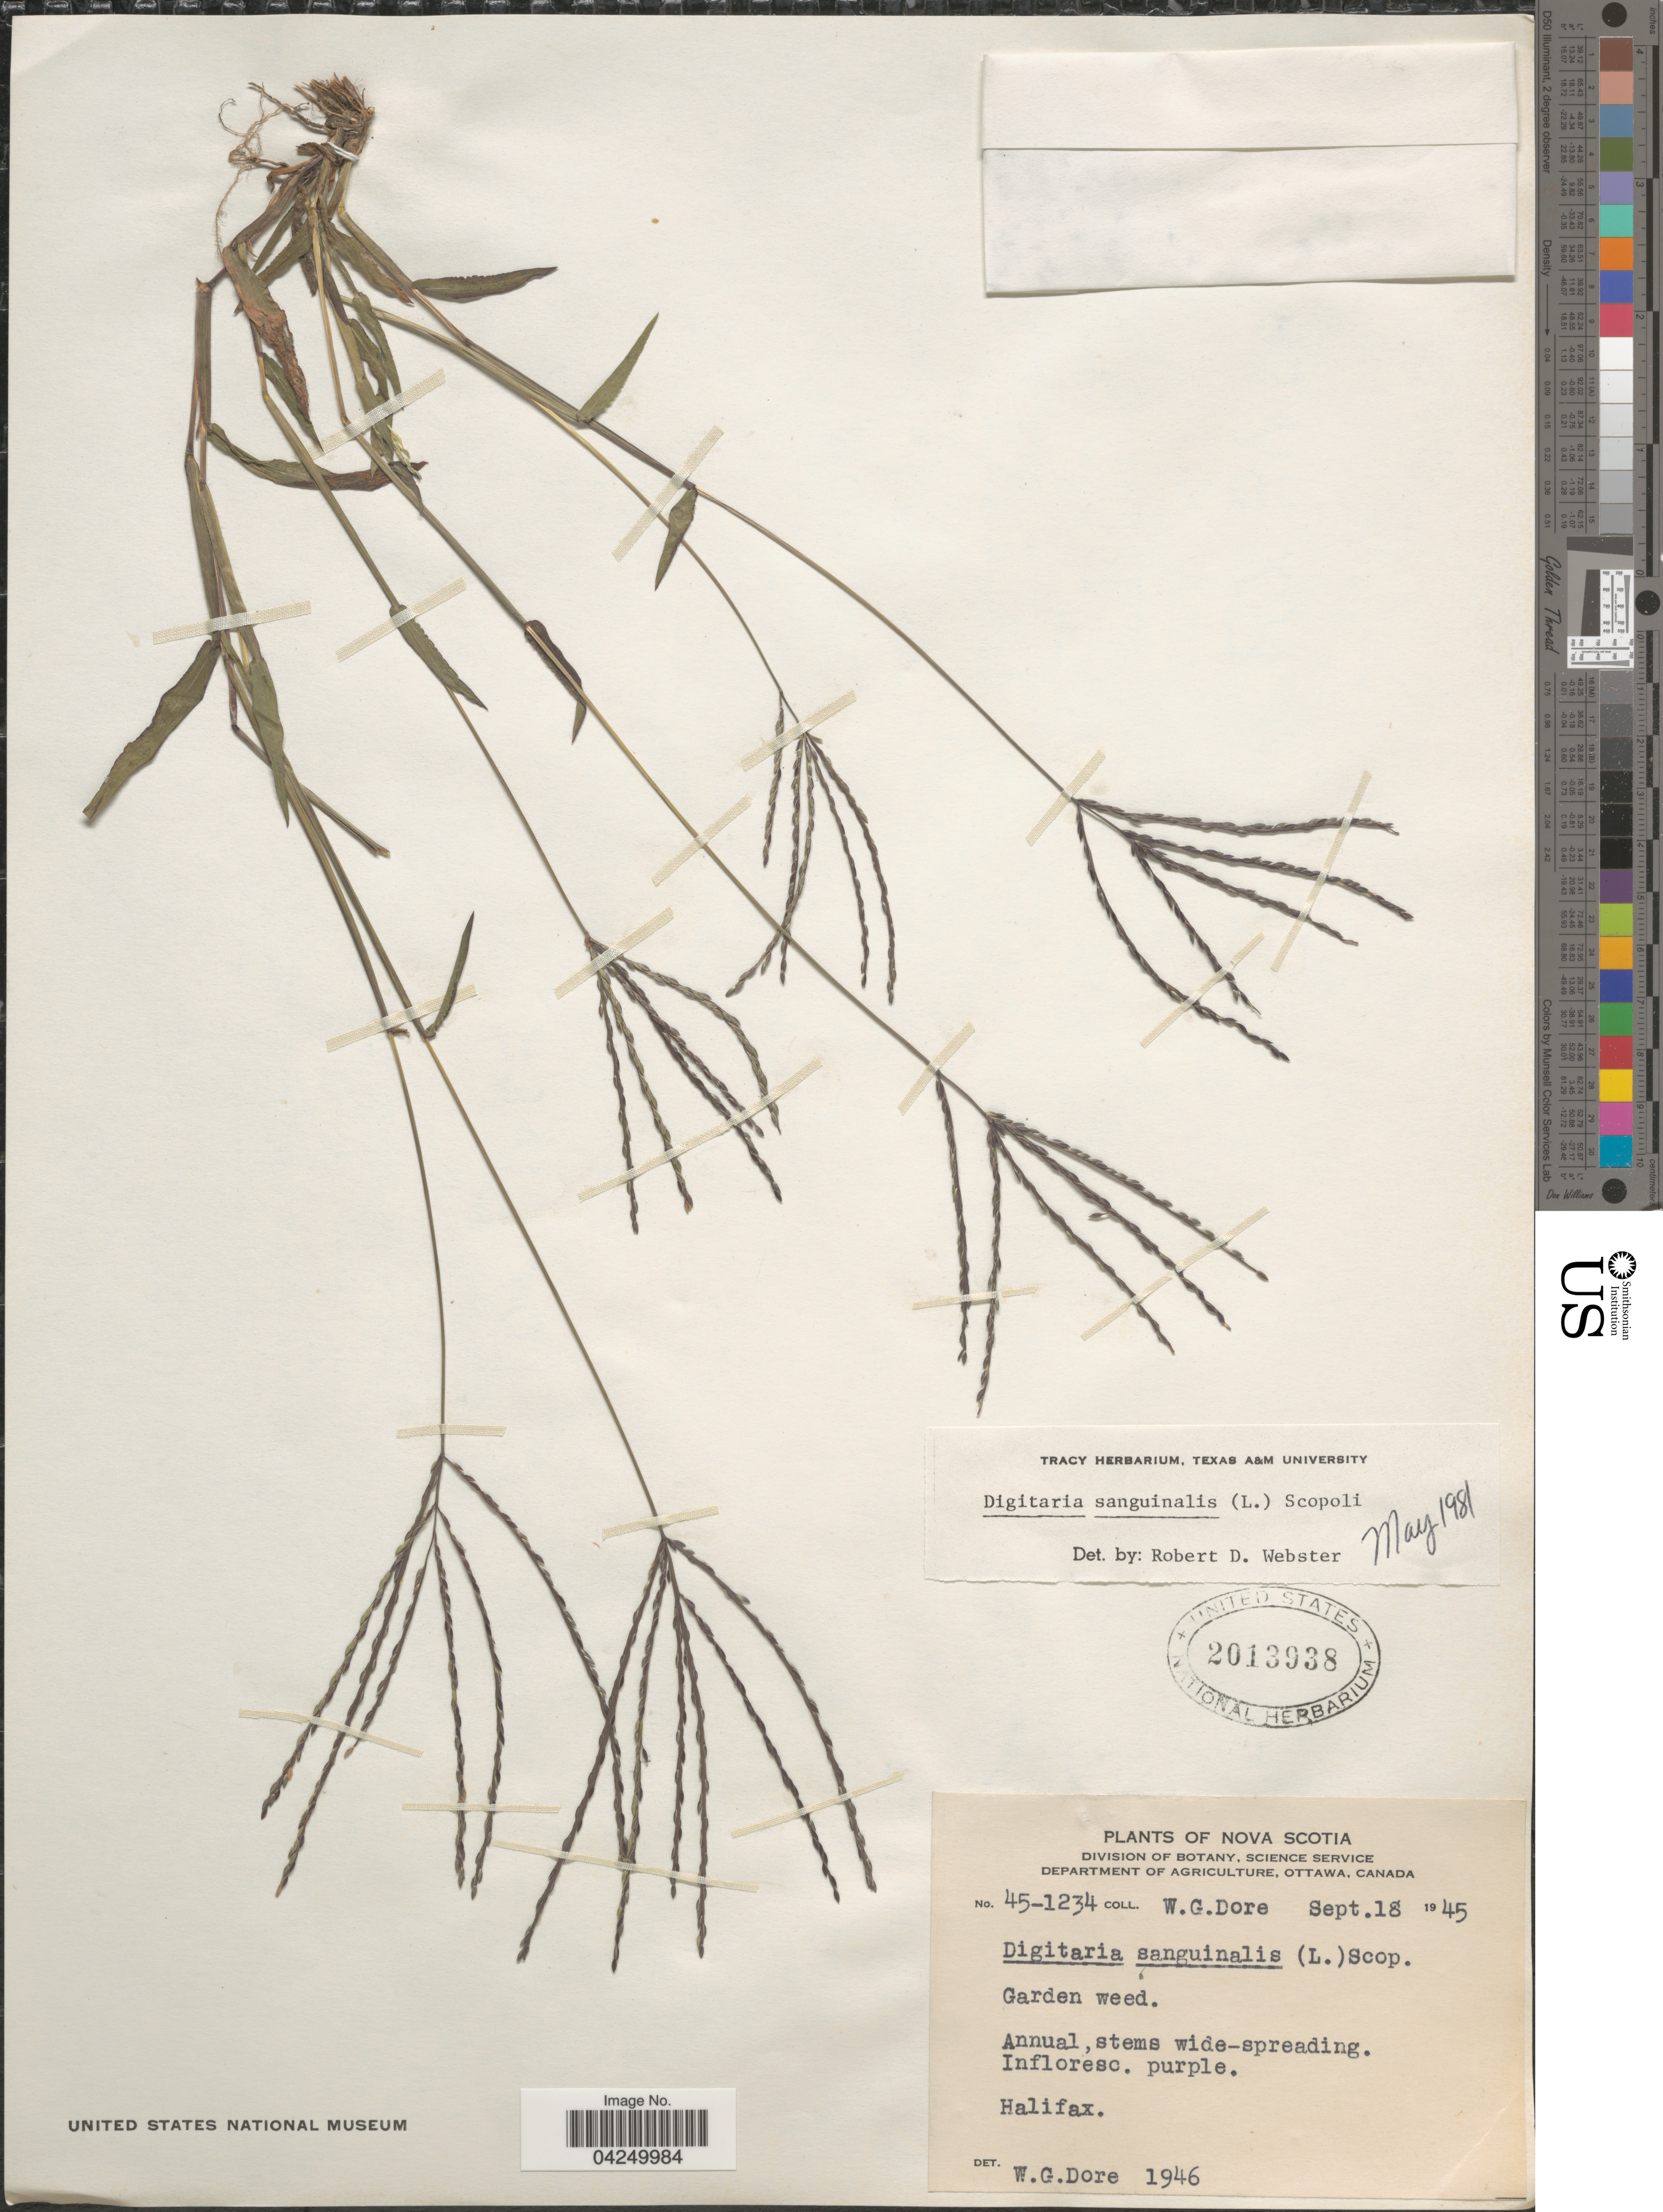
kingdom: Plantae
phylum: Tracheophyta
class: Liliopsida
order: Poales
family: Poaceae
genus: Digitaria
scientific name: Digitaria sanguinalis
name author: (L.) Scop.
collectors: W. Dore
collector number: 45-1234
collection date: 1945-09-18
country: Canada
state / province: Nova Scotia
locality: Halifax.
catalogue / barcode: US 2013938